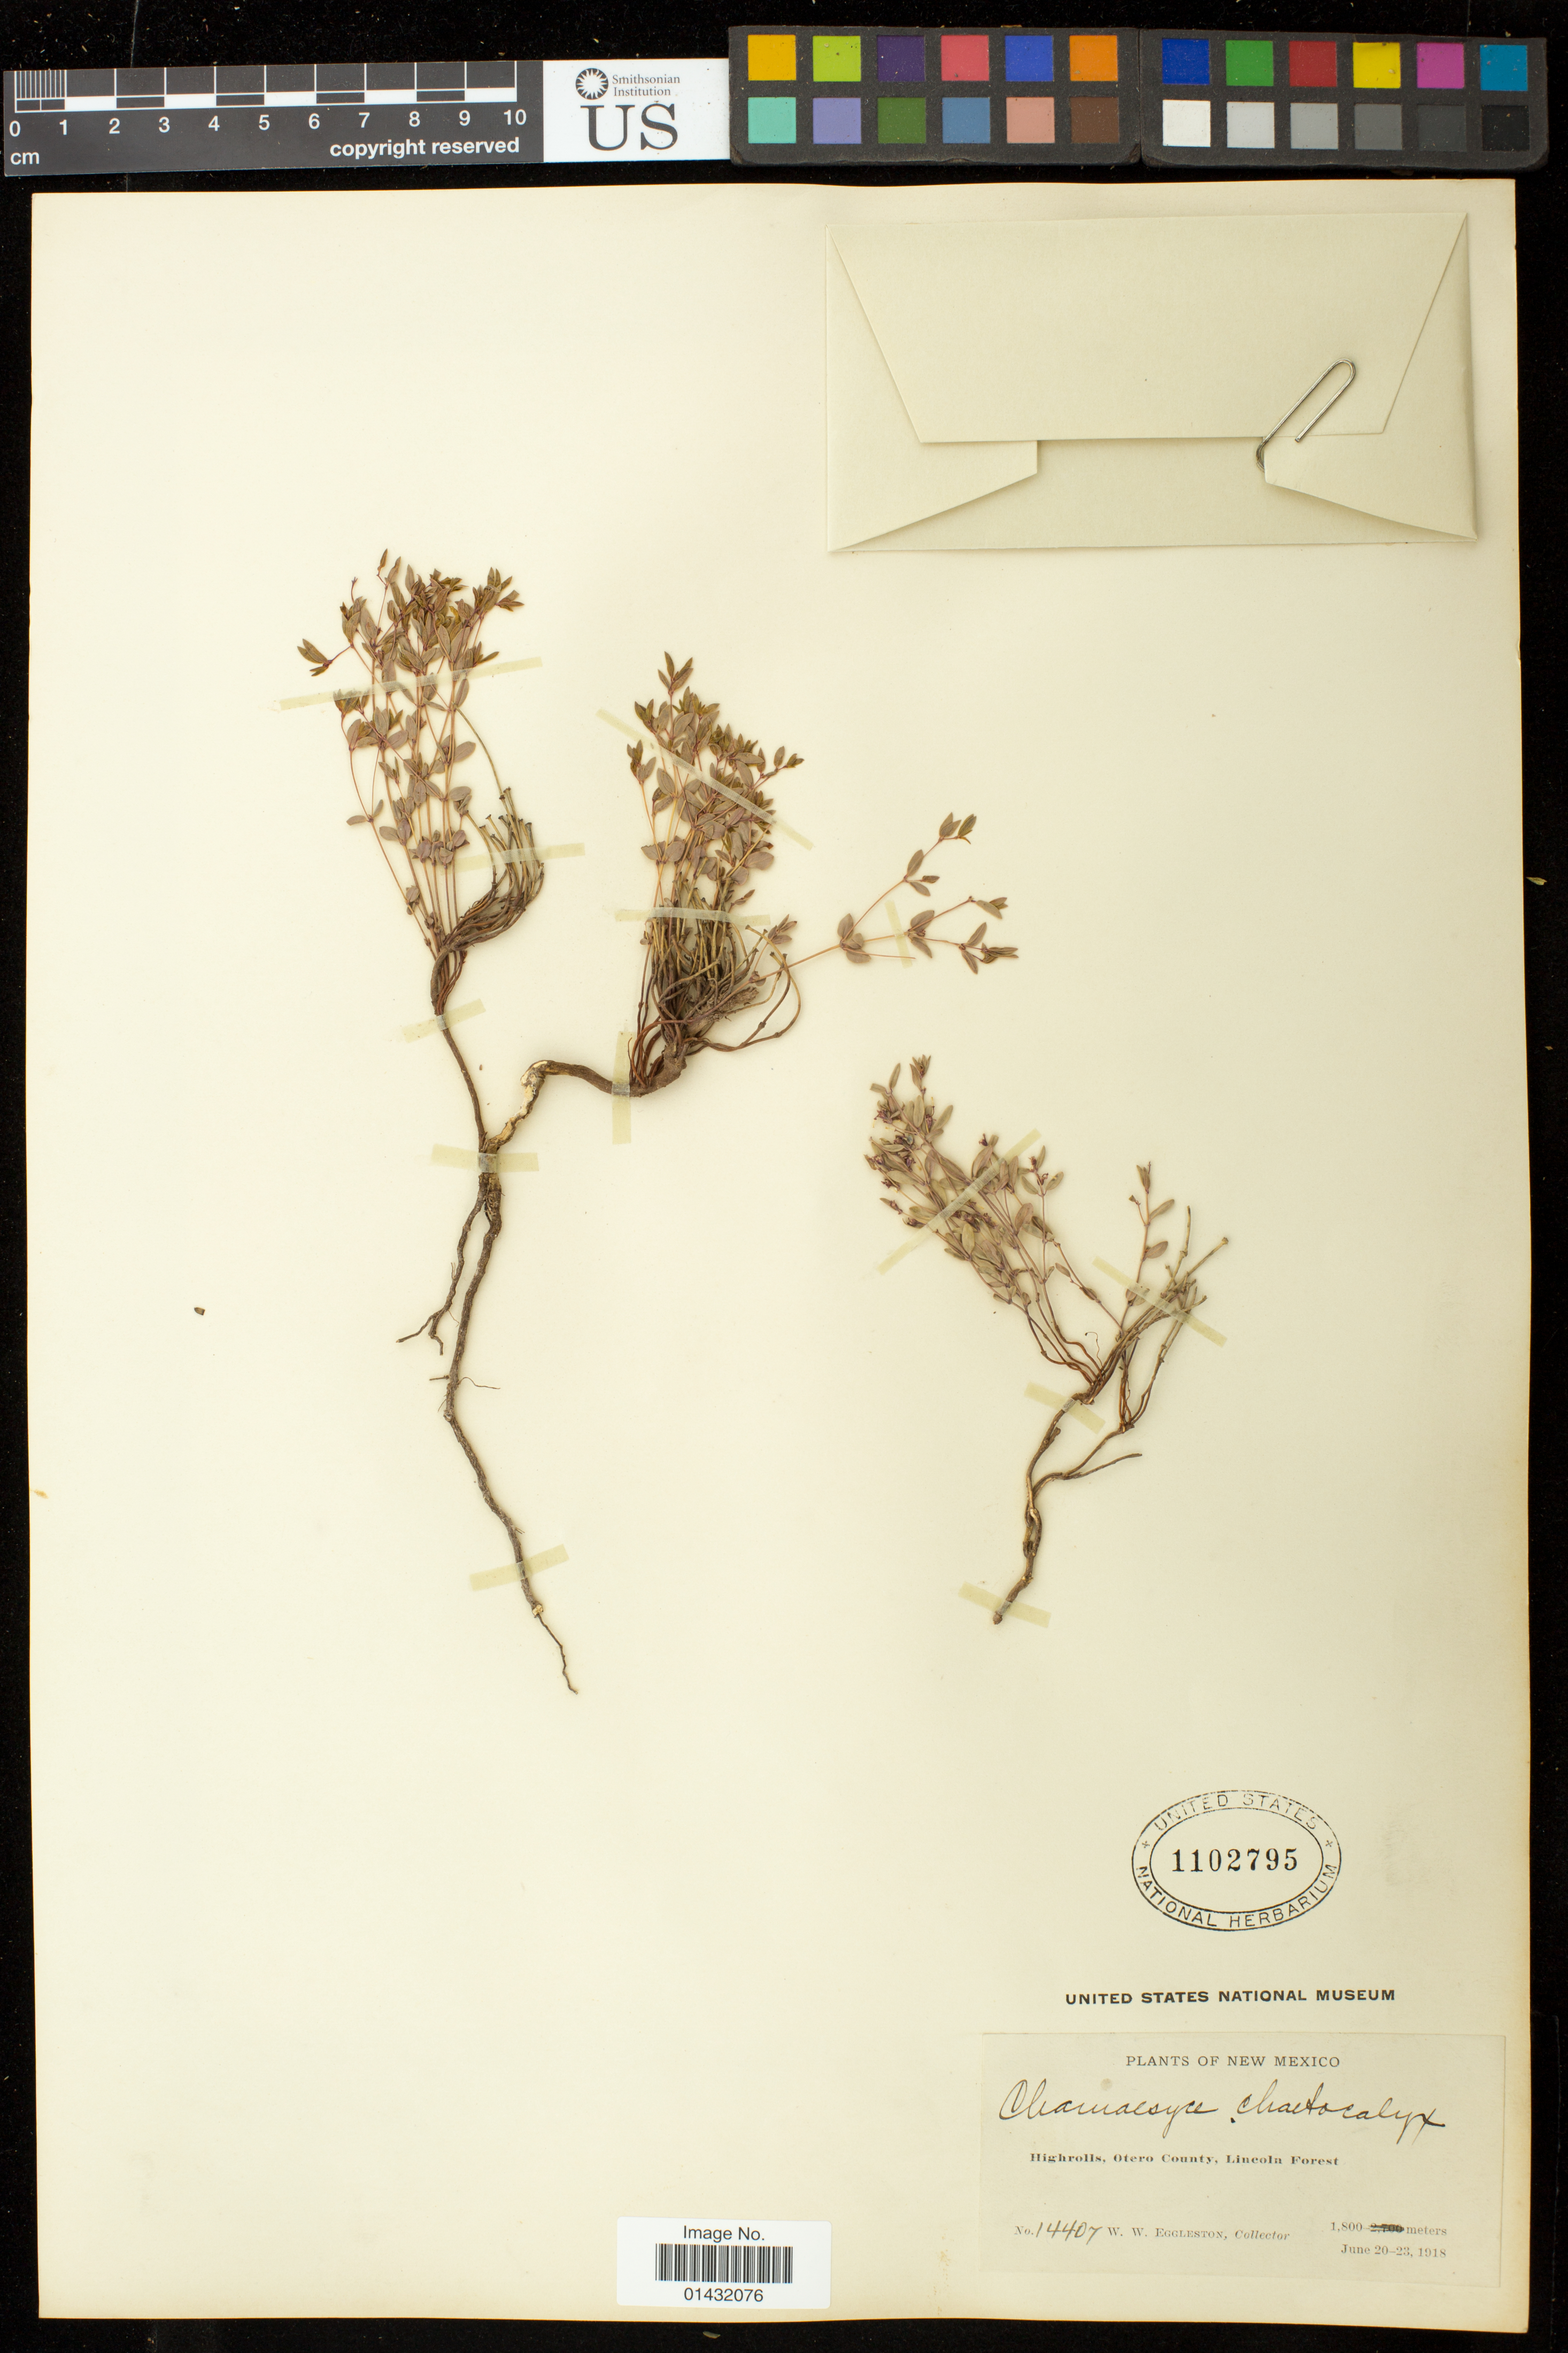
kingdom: Plantae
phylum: Tracheophyta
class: Magnoliopsida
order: Malpighiales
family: Euphorbiaceae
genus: Euphorbia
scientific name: Euphorbia chaetocalyx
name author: Tidestr.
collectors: W. W. Eggleston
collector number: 14407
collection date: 1918-06-20/1918-06-23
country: United States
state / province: New Mexico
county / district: Otero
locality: Highrolls, Lincoln Forest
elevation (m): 1800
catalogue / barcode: US 1102795